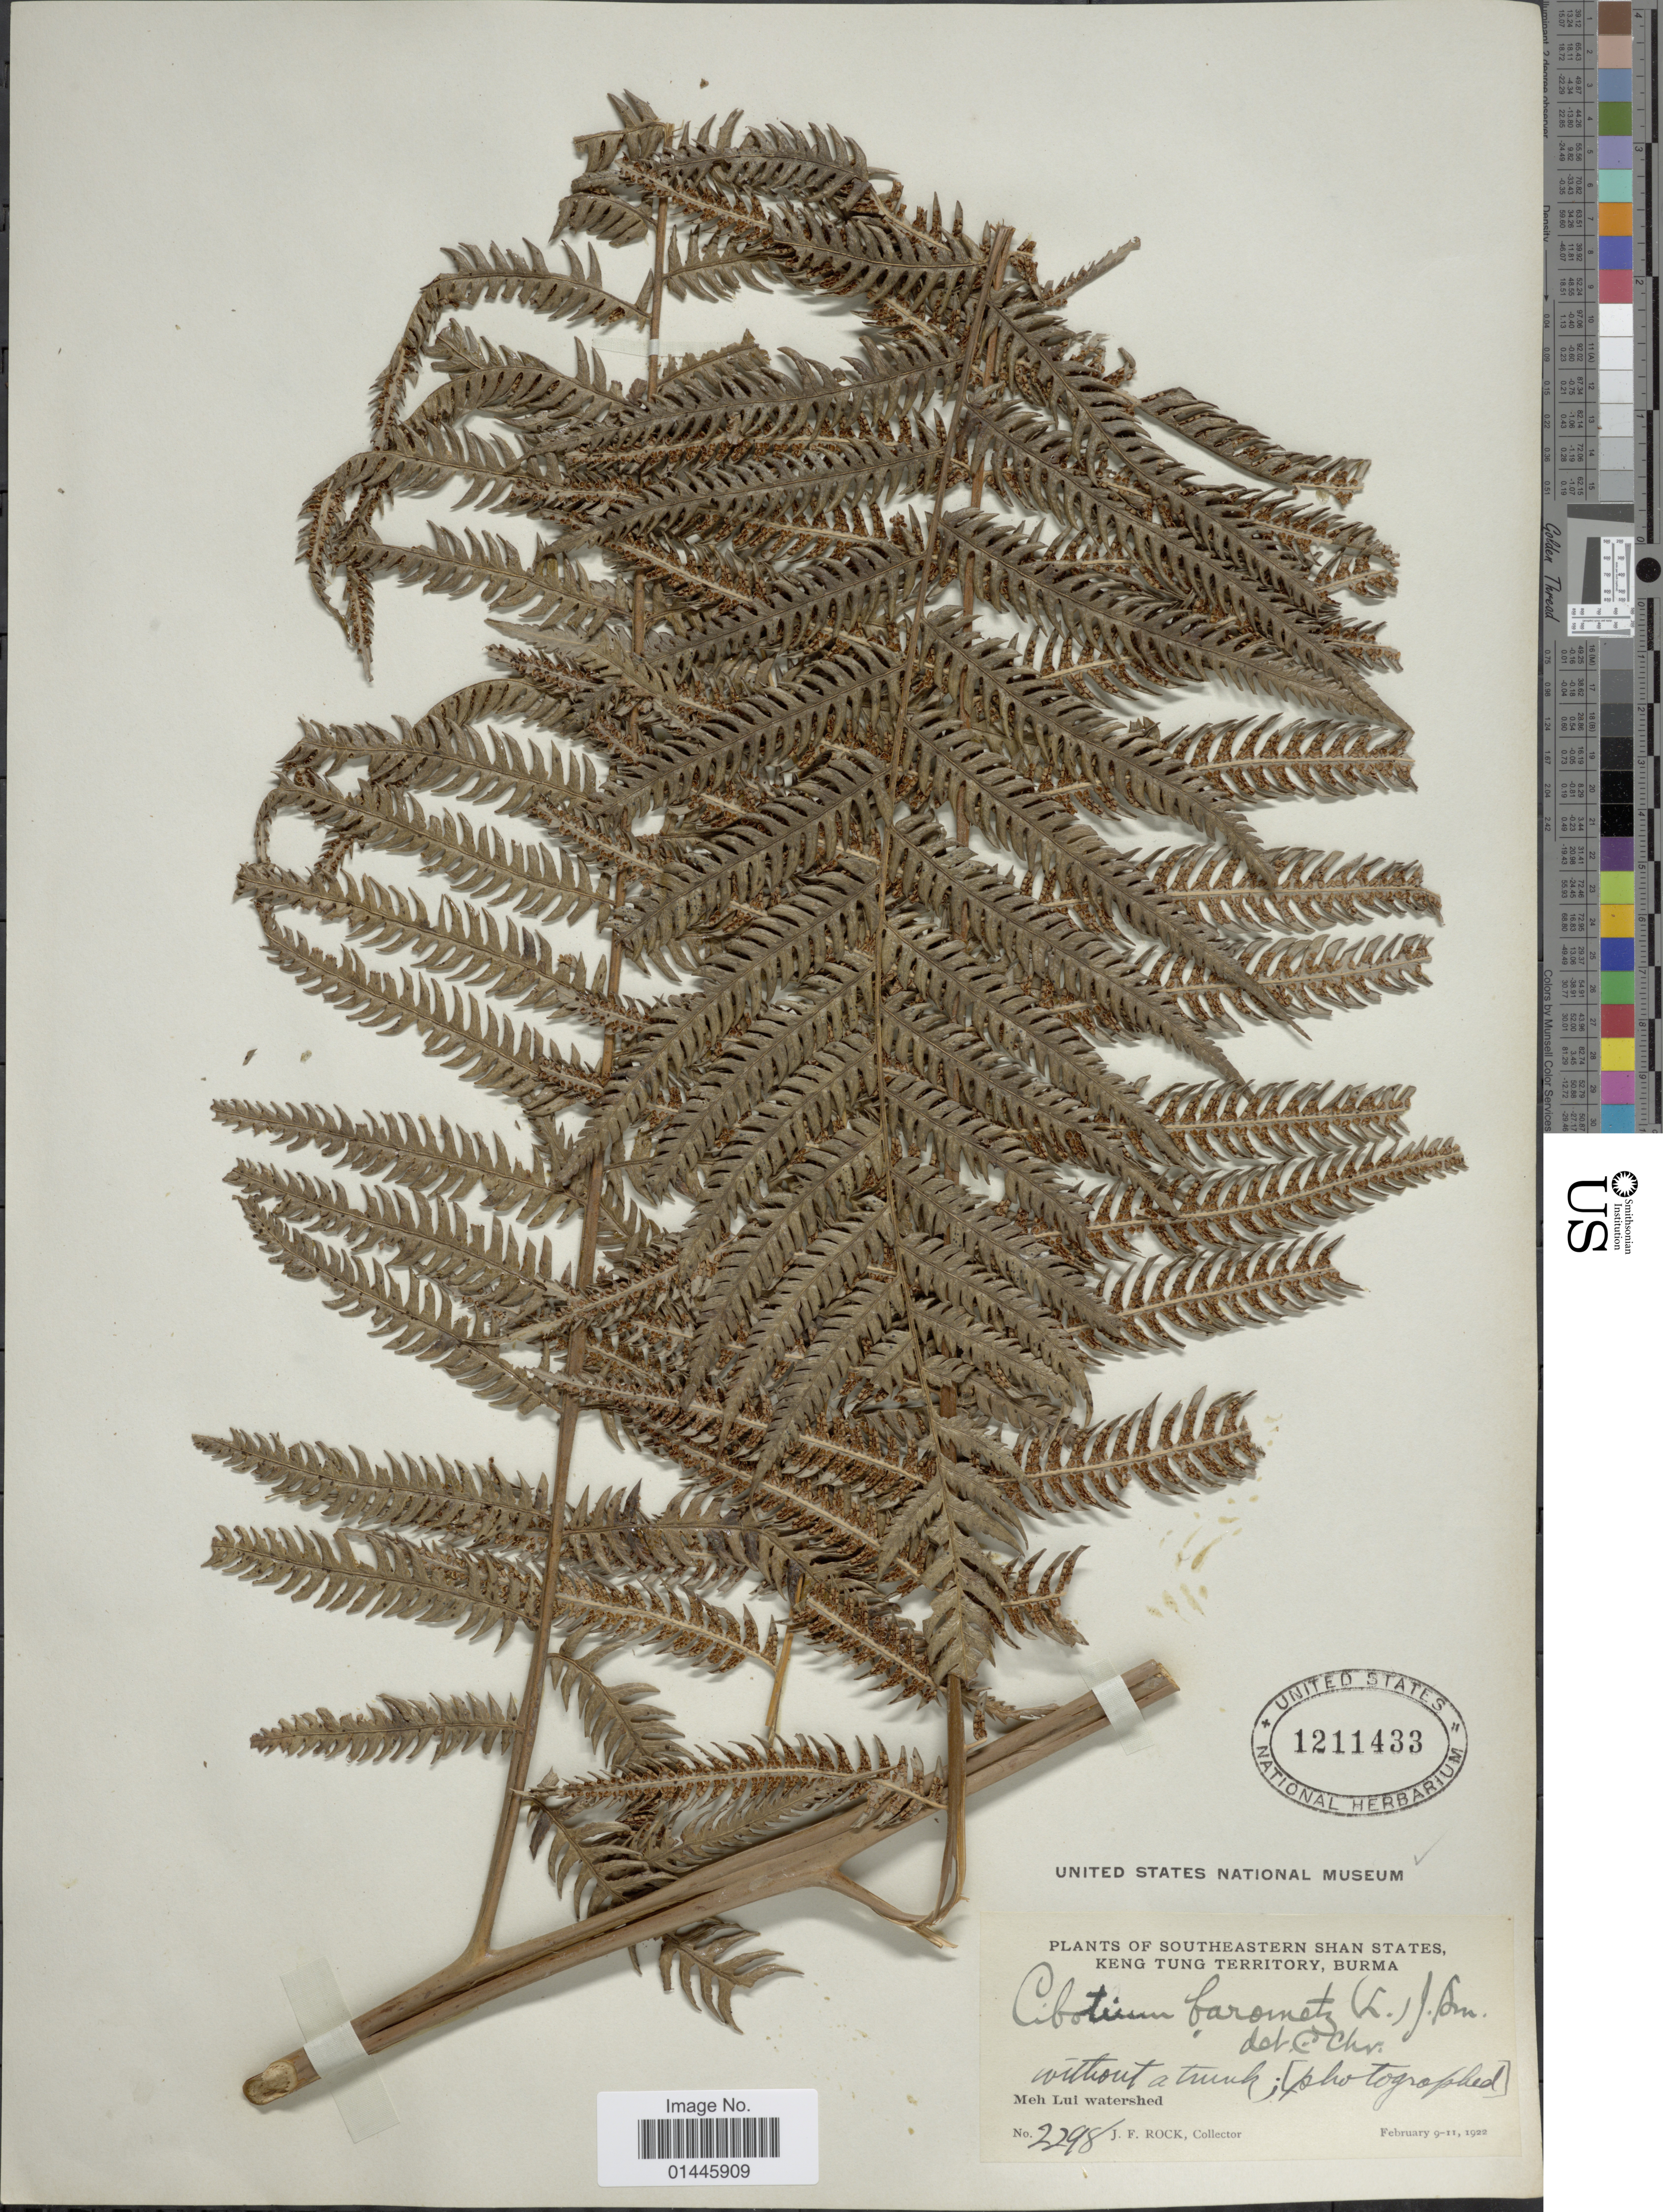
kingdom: Plantae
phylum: Tracheophyta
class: Polypodiopsida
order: Cyatheales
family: Cibotiaceae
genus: Cibotium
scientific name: Cibotium barometz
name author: (L.) J. Sm.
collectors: J. F. Rock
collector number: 2298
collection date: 1922-02-09/1922-02-11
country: Myanmar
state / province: Shan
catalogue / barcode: US 1211433